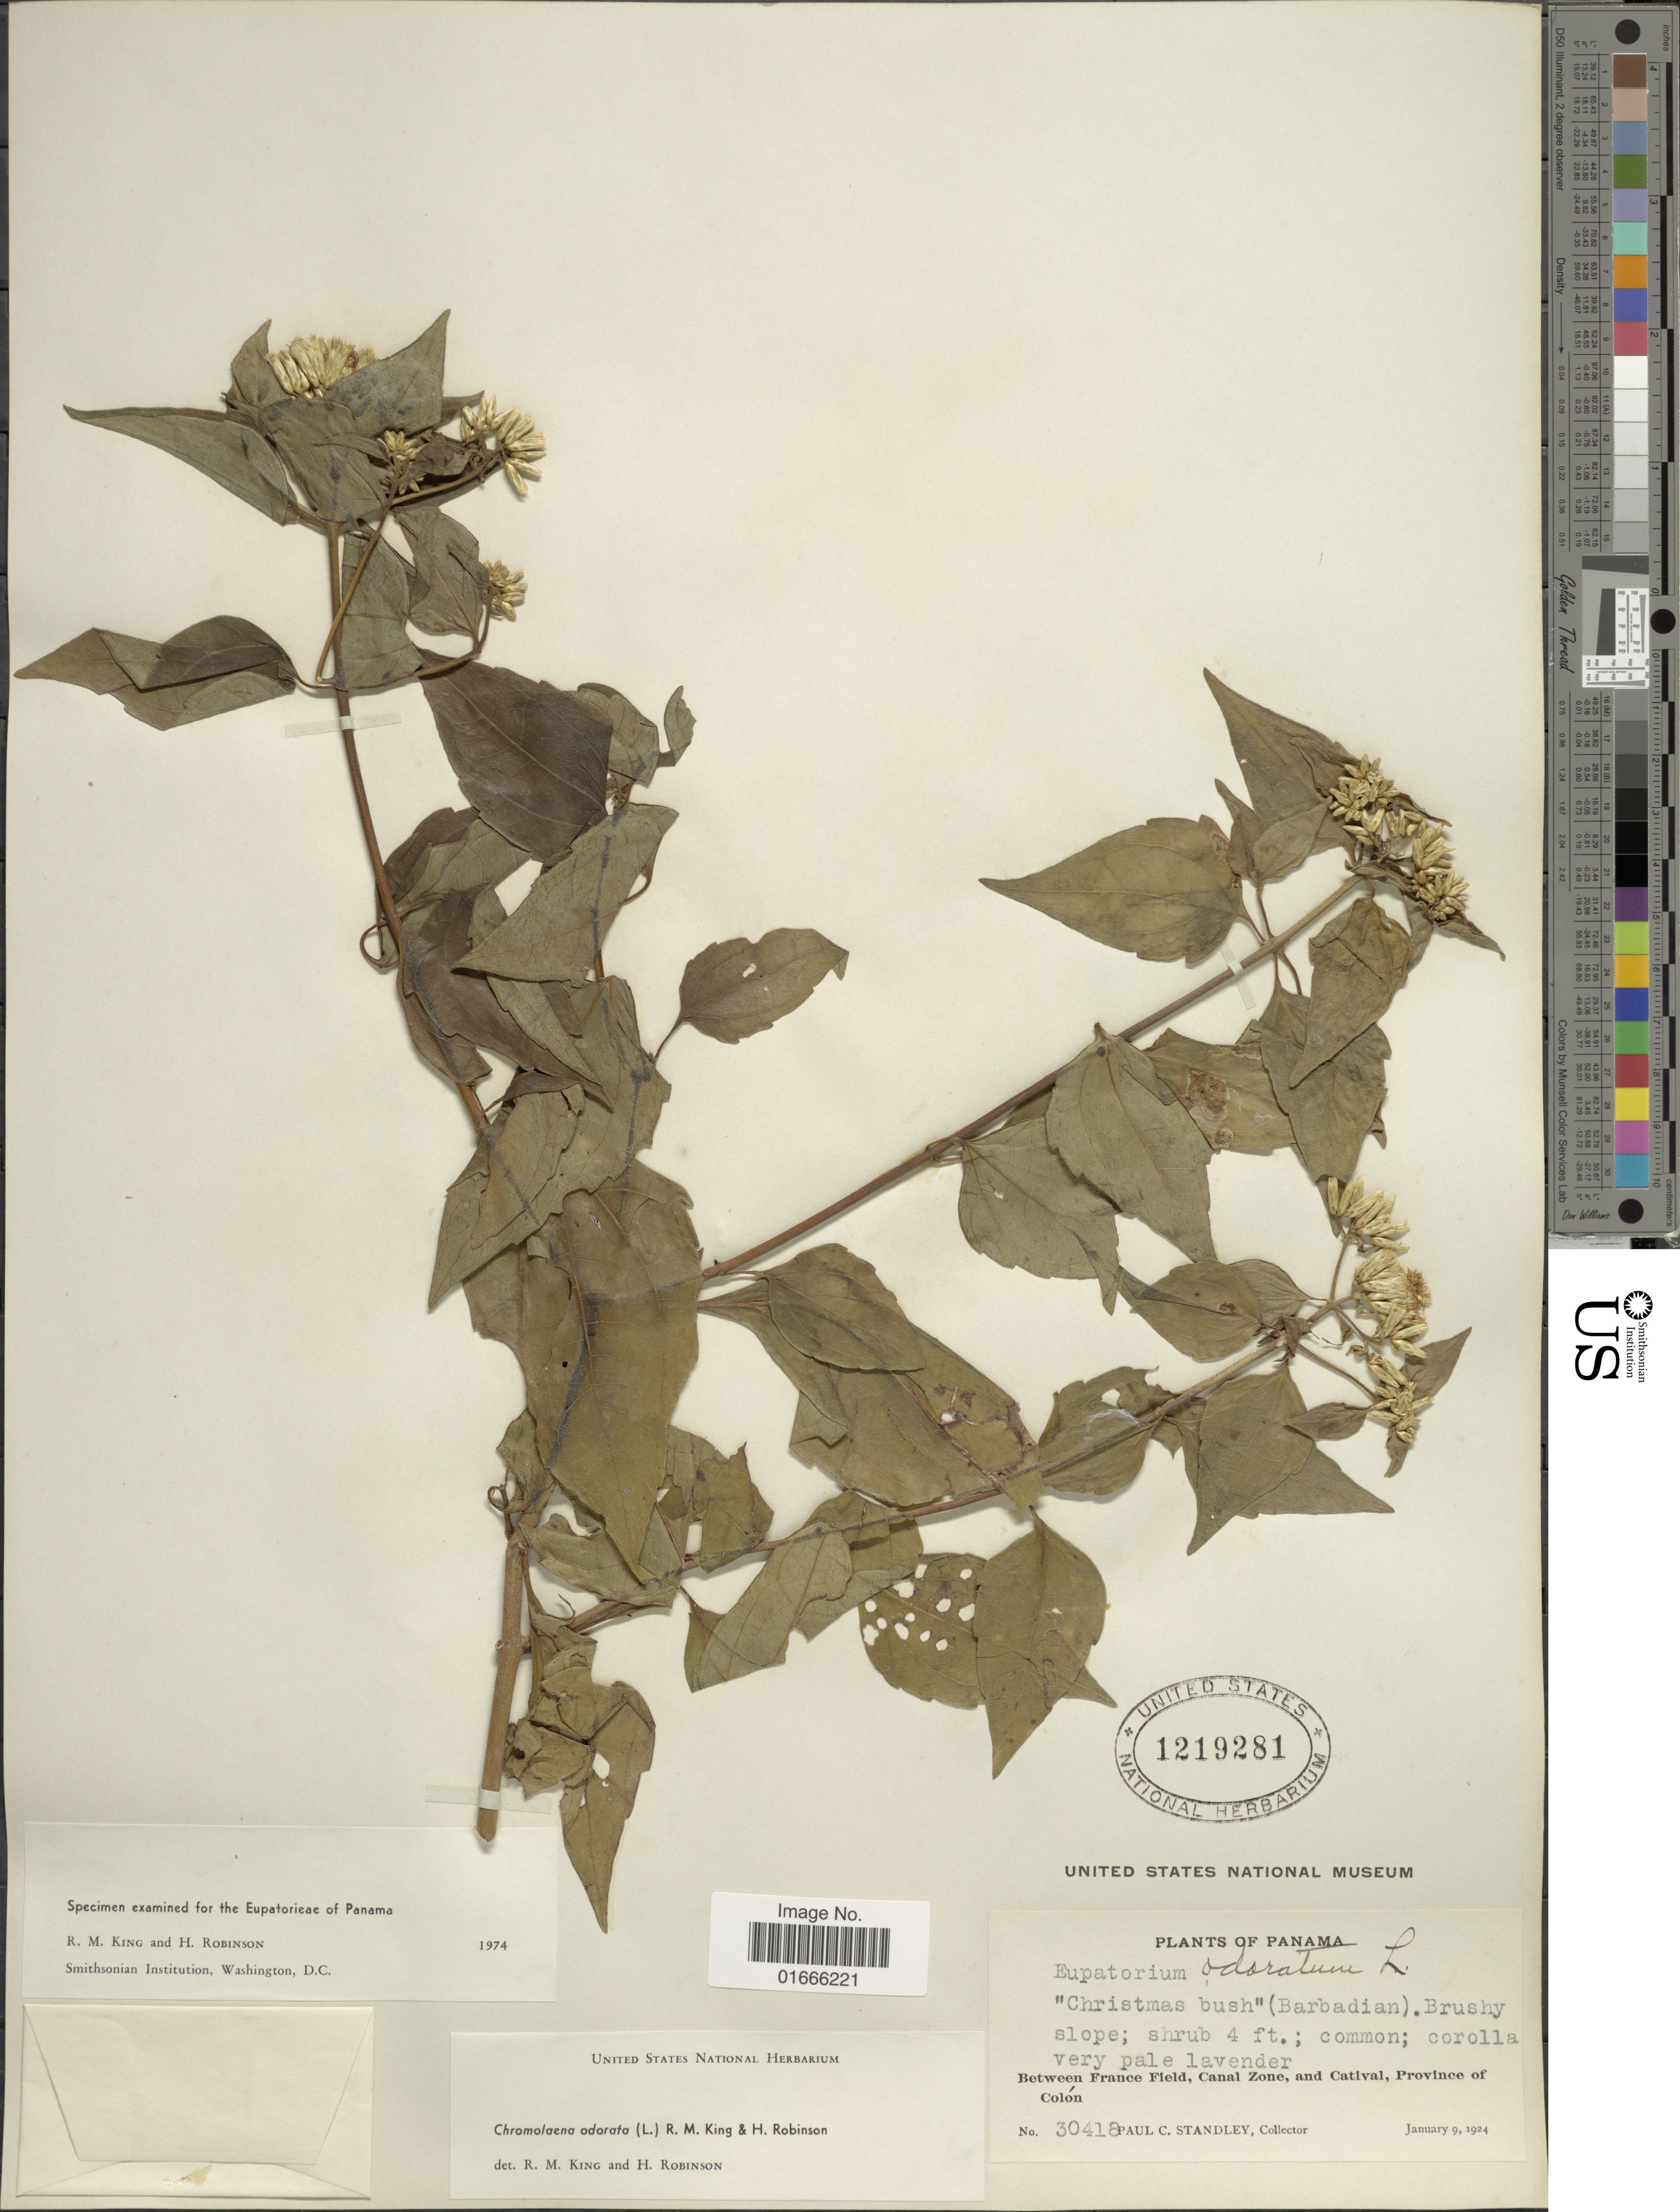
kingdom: Plantae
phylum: Tracheophyta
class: Magnoliopsida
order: Asterales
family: Asteraceae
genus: Chromolaena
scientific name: Chromolaena odorata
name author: (L.) R.M. King & H. Rob.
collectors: P. C. Standley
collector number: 30418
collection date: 1924-01-09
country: Panama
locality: Between France Field, Canal Zone, and Catival, Province of Colon.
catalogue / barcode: US 1219281